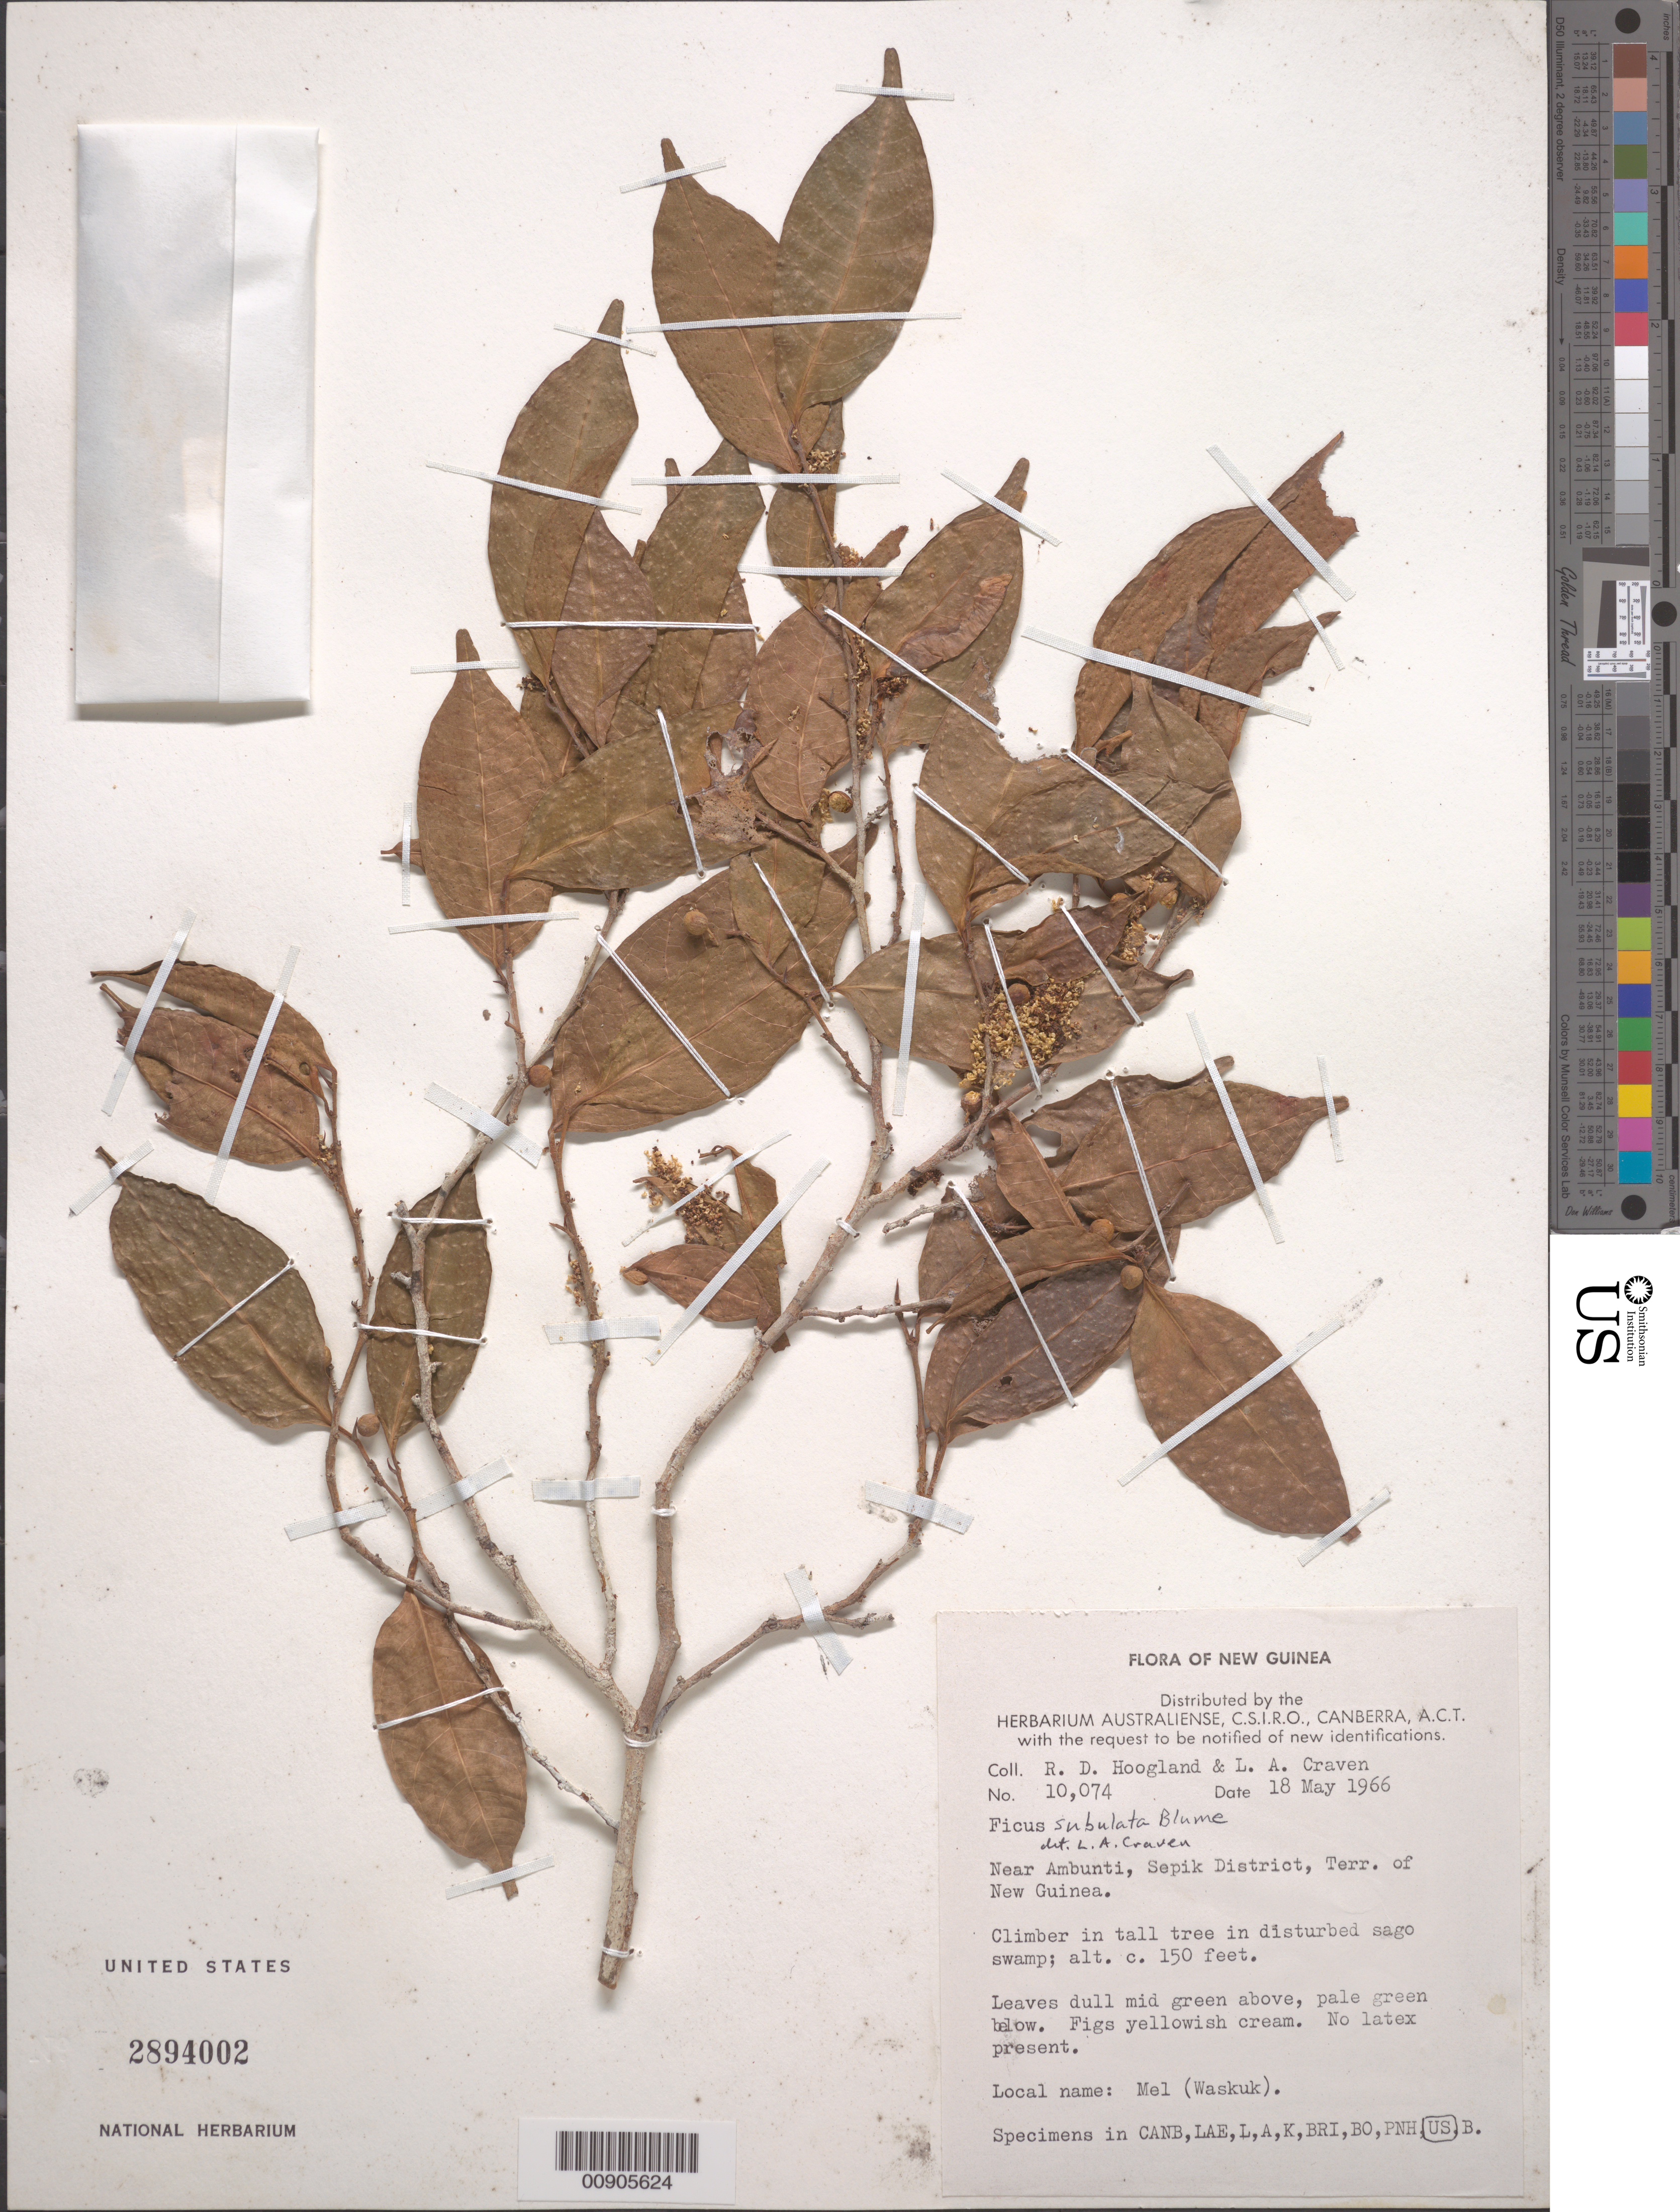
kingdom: Plantae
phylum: Tracheophyta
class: Magnoliopsida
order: Rosales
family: Moraceae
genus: Ficus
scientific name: Ficus subulata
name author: Blume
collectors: R. D. Hoogland & L. A. Craven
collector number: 10074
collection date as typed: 18 May 1966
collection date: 1966-05-18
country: Papua New Guinea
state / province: East Sepik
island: New Guinea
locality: Near Ambunti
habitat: disturbed sago swamp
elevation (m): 46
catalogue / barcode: US 2894002